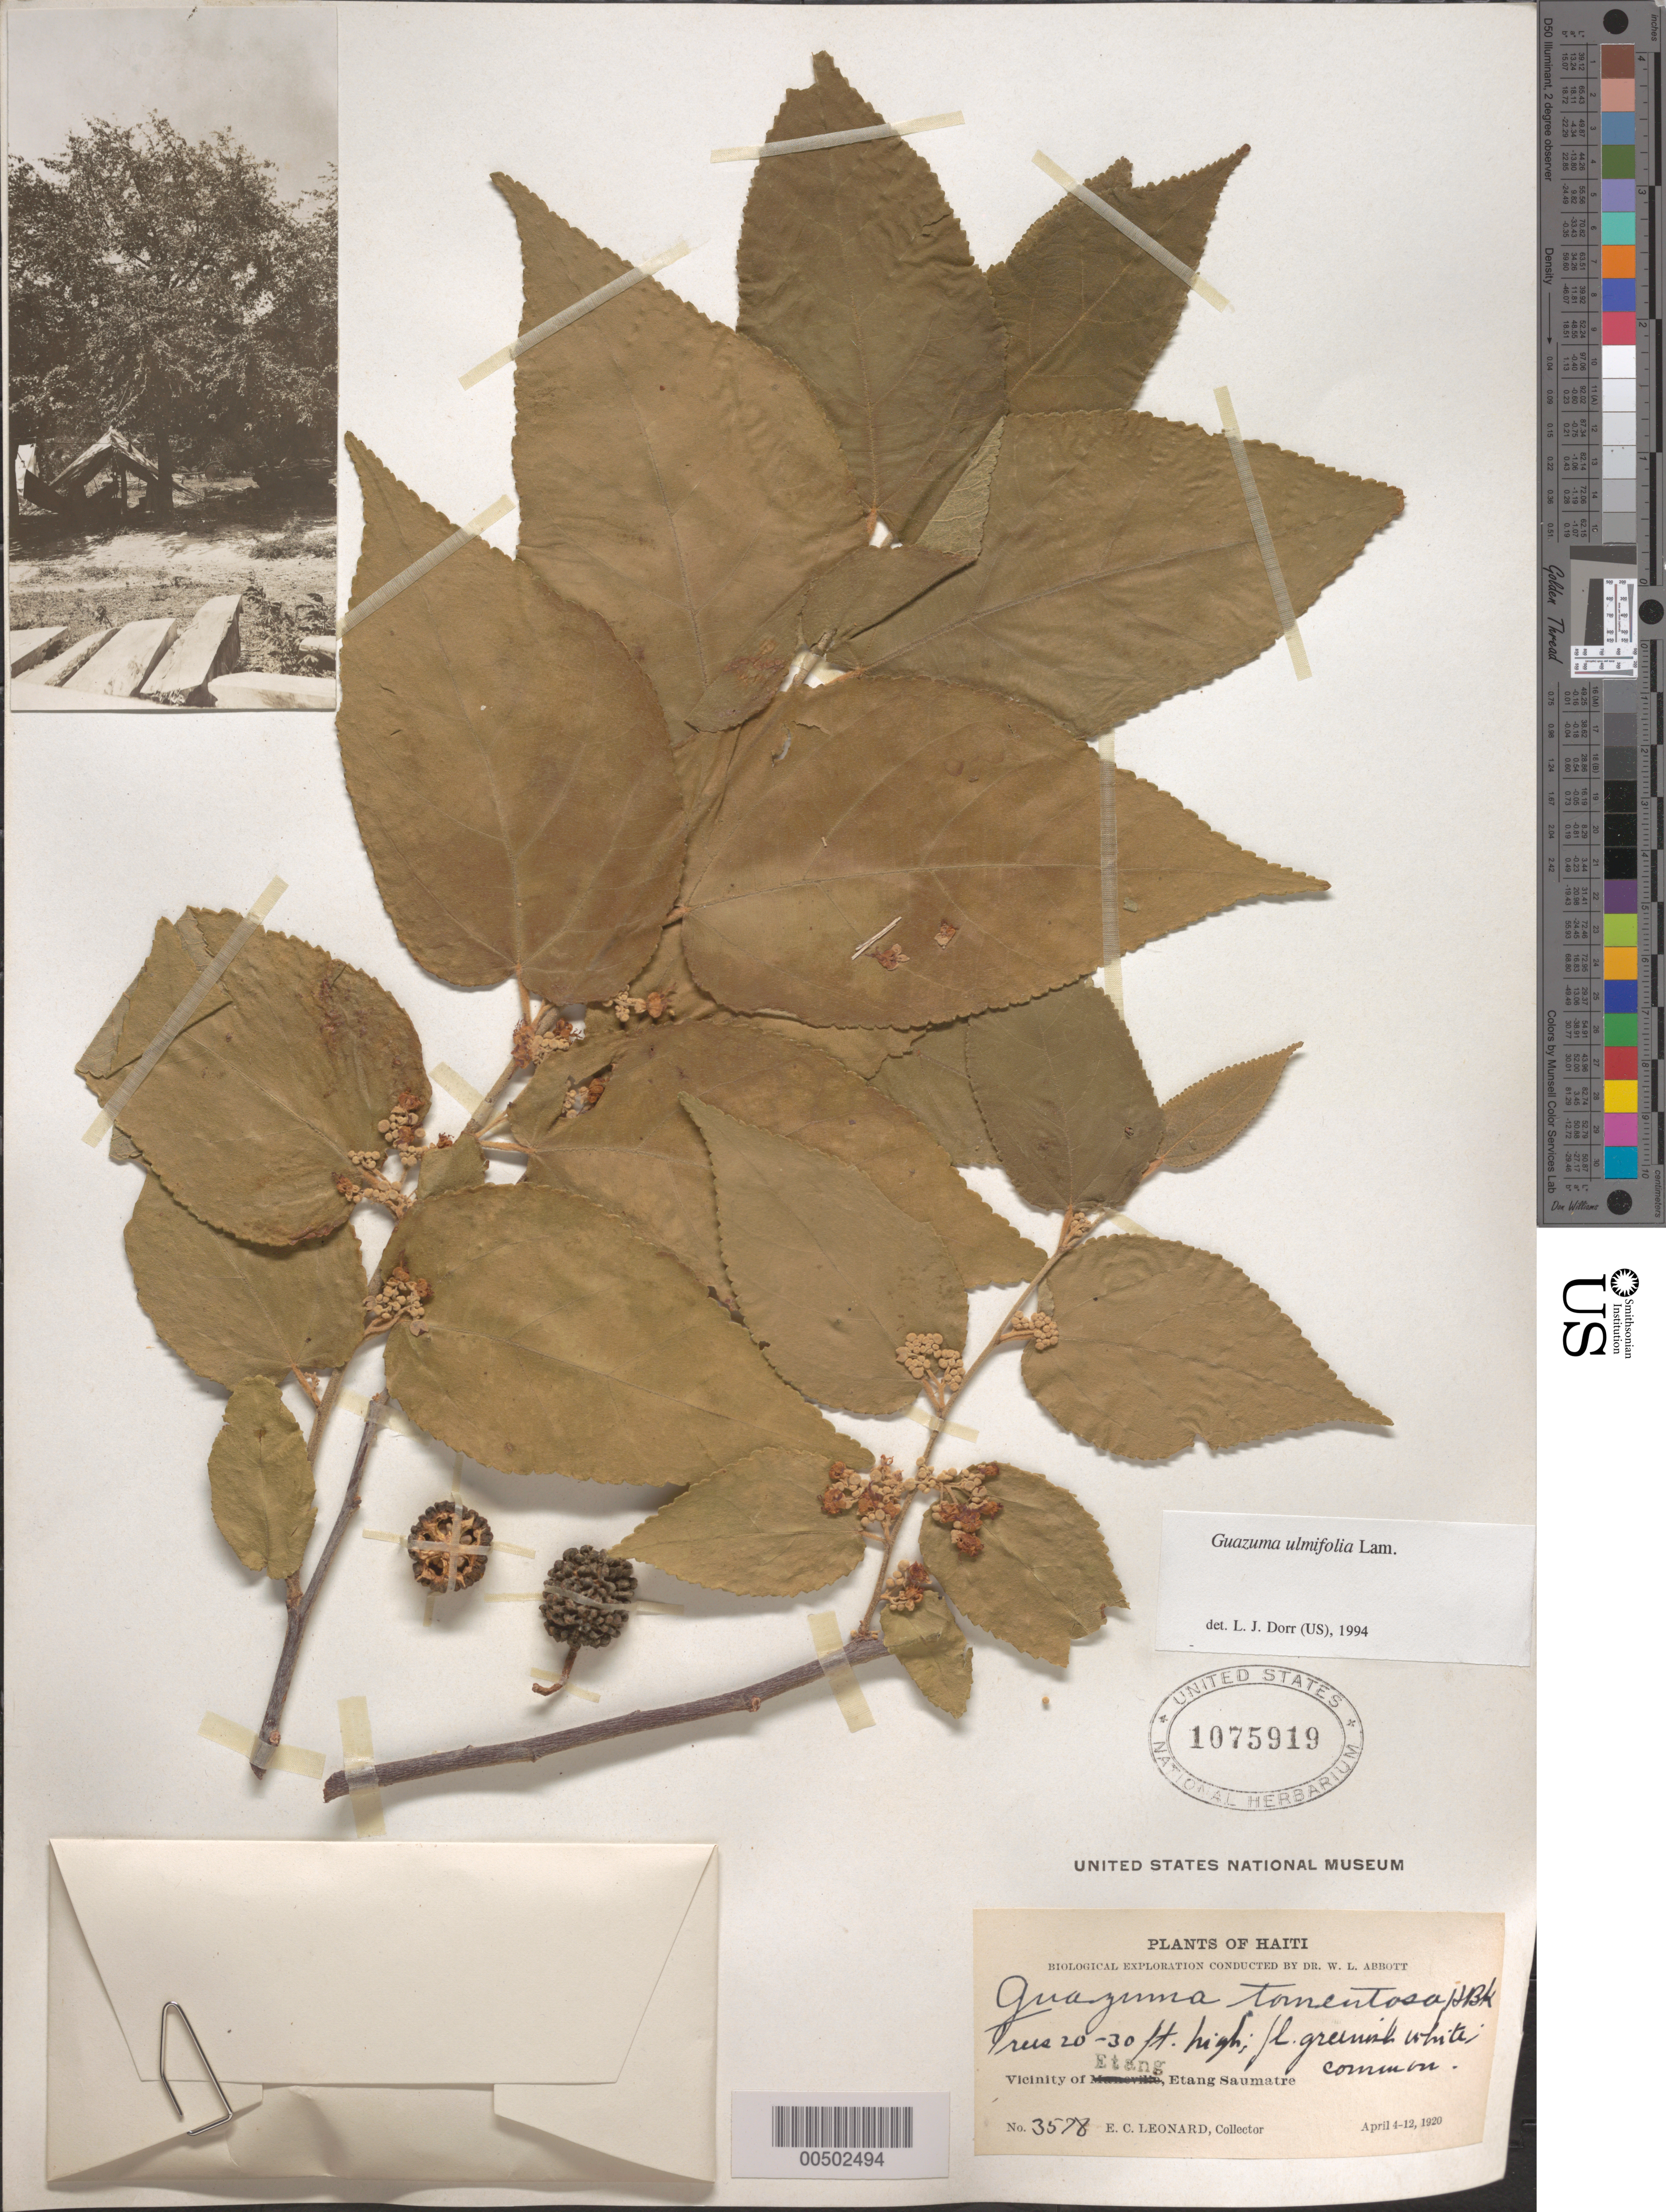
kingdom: Plantae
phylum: Tracheophyta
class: Magnoliopsida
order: Malvales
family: Malvaceae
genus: Guazuma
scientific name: Guazuma ulmifolia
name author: Lam.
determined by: Dorr, L. J., (BOT), Smithsonian Institution - National Museum of Natural History (UNITED STATES)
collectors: E. C. Leonard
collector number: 3578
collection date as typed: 04 Apr 1920 to 12 Apr 1920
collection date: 1920-04-04/1920-04-12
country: Haiti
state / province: Ouest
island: Hispaniola Island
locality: Vicinity of Etang, Etang Saumatre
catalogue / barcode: US 1075919